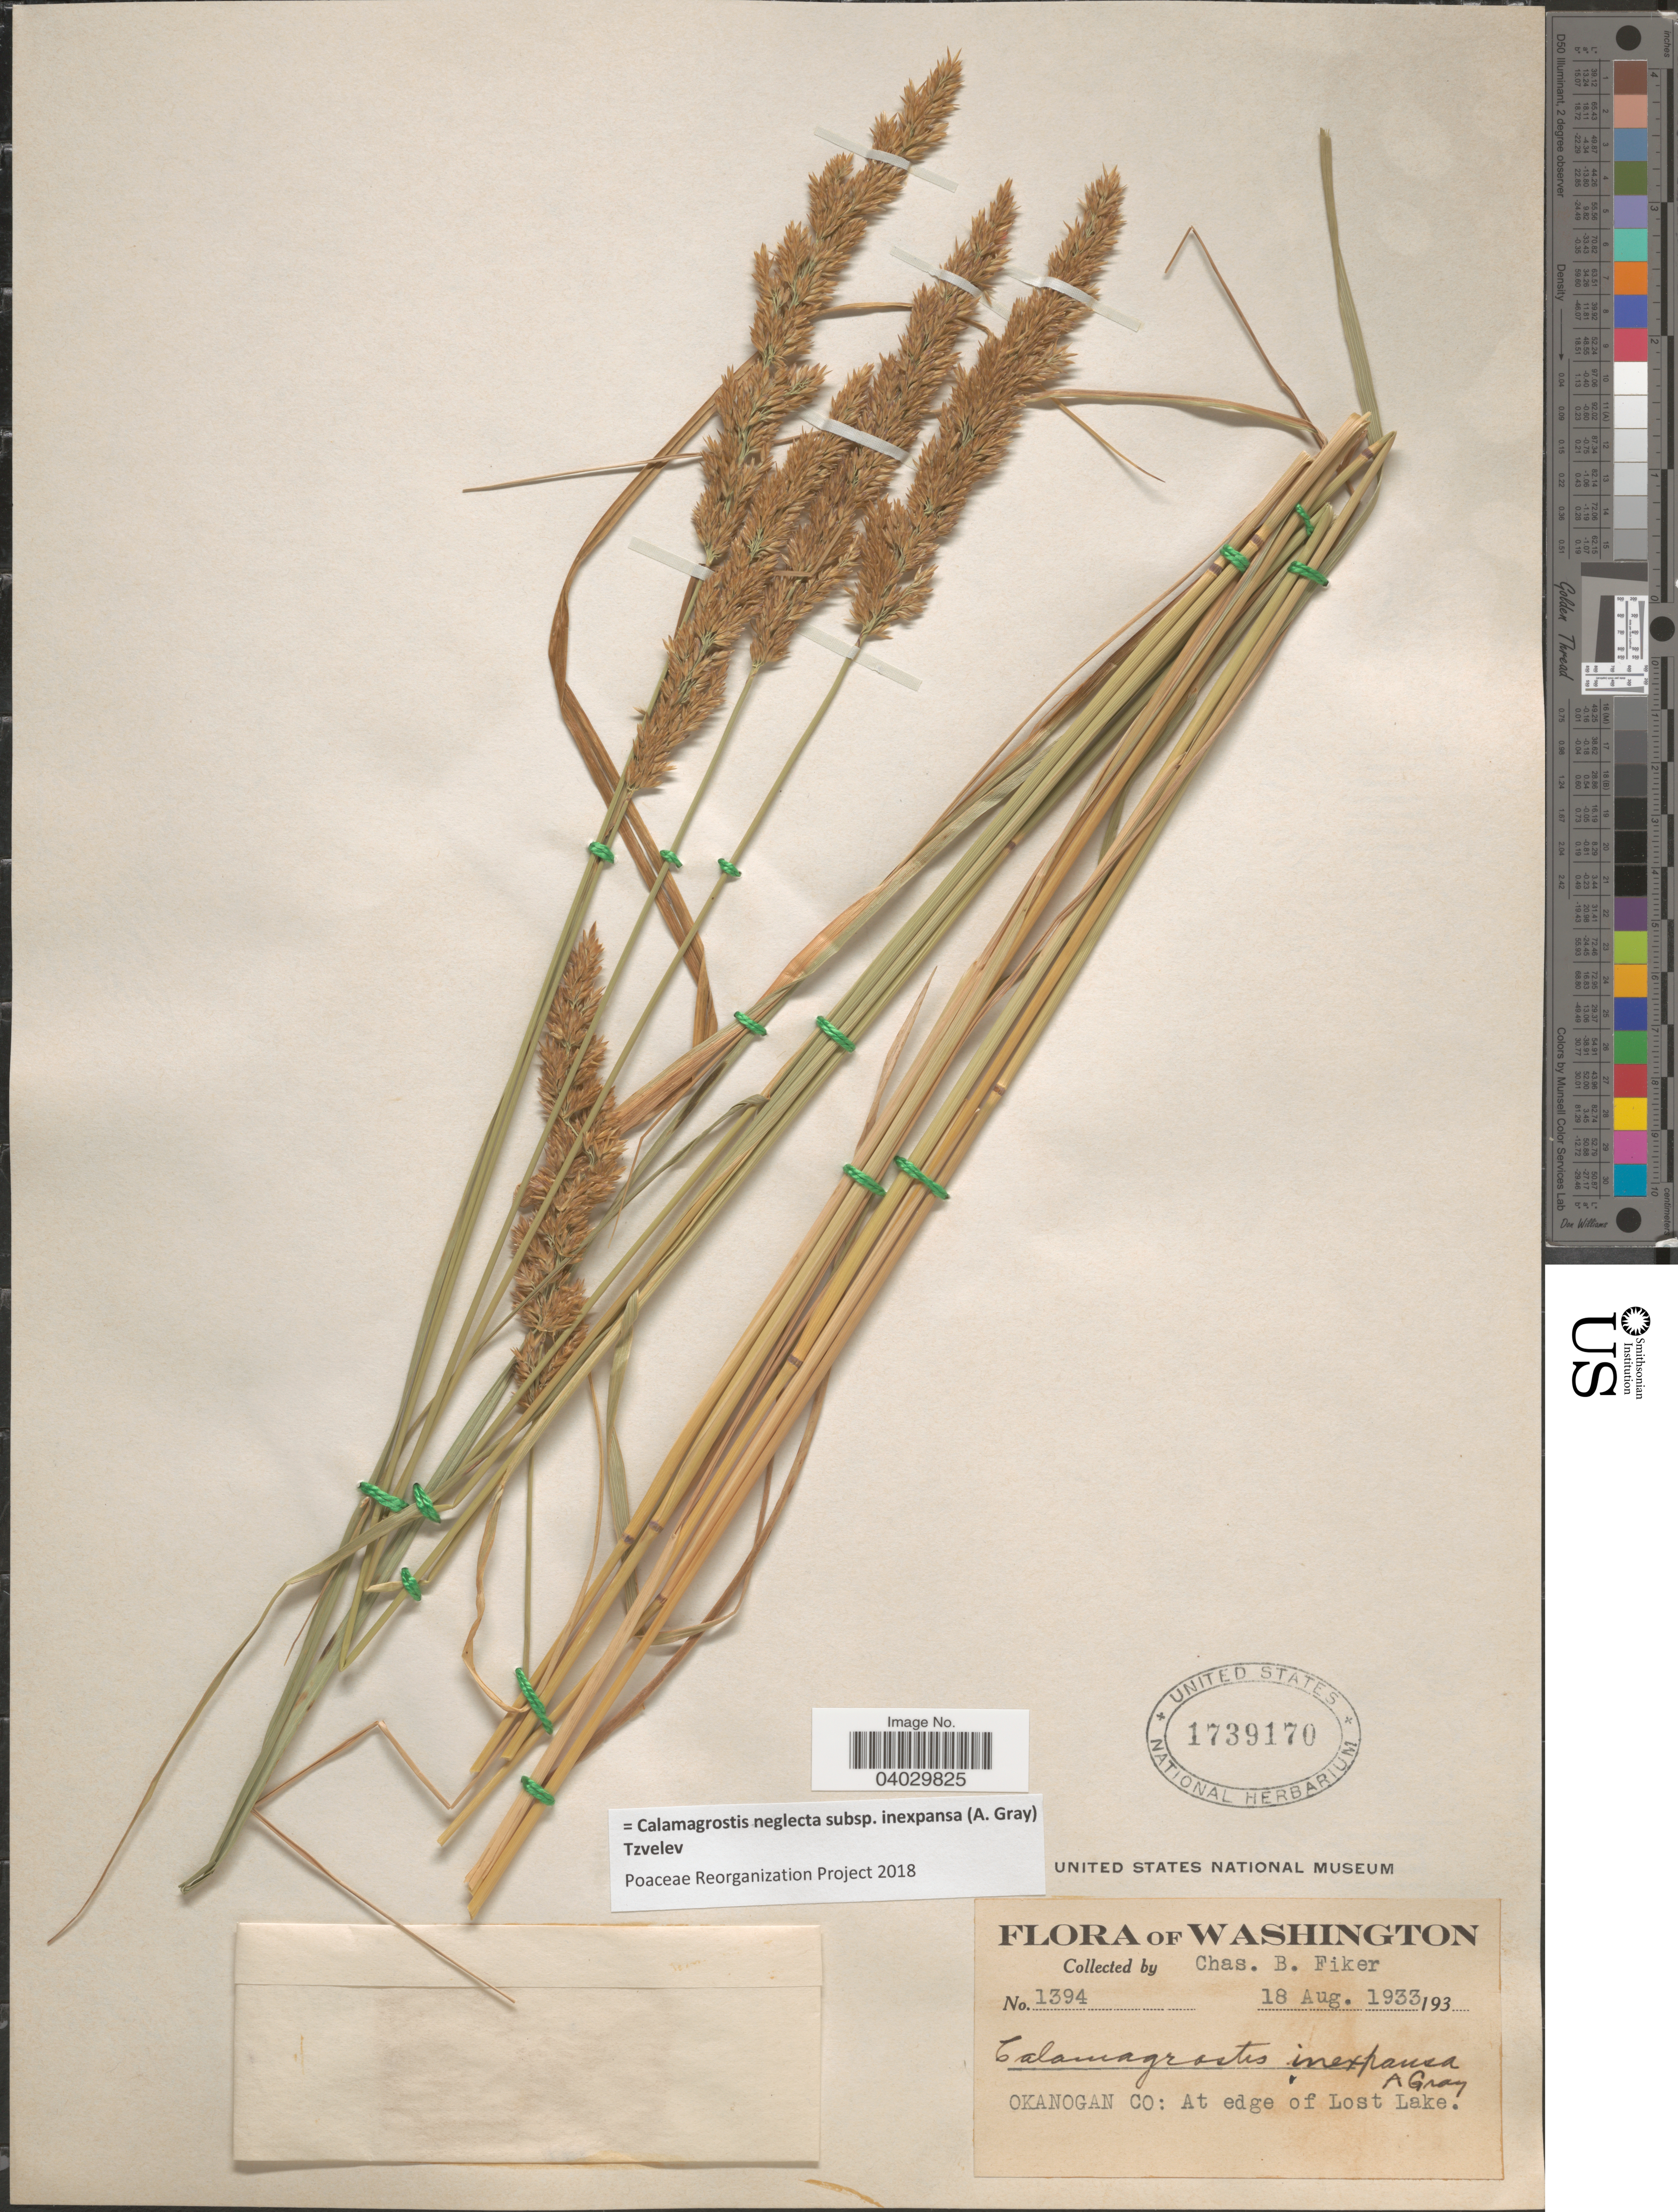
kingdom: Plantae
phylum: Tracheophyta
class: Liliopsida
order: Poales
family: Poaceae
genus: Calamagrostis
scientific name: Calamagrostis neglecta subsp. inexpansa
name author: (A. Gray) Tzvelev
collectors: C. Fiker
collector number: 1394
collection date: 1933-08-18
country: United States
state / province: Washington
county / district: Okanogan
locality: Okanogan Co: At edge of Lost Lake.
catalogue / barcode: US 1739170